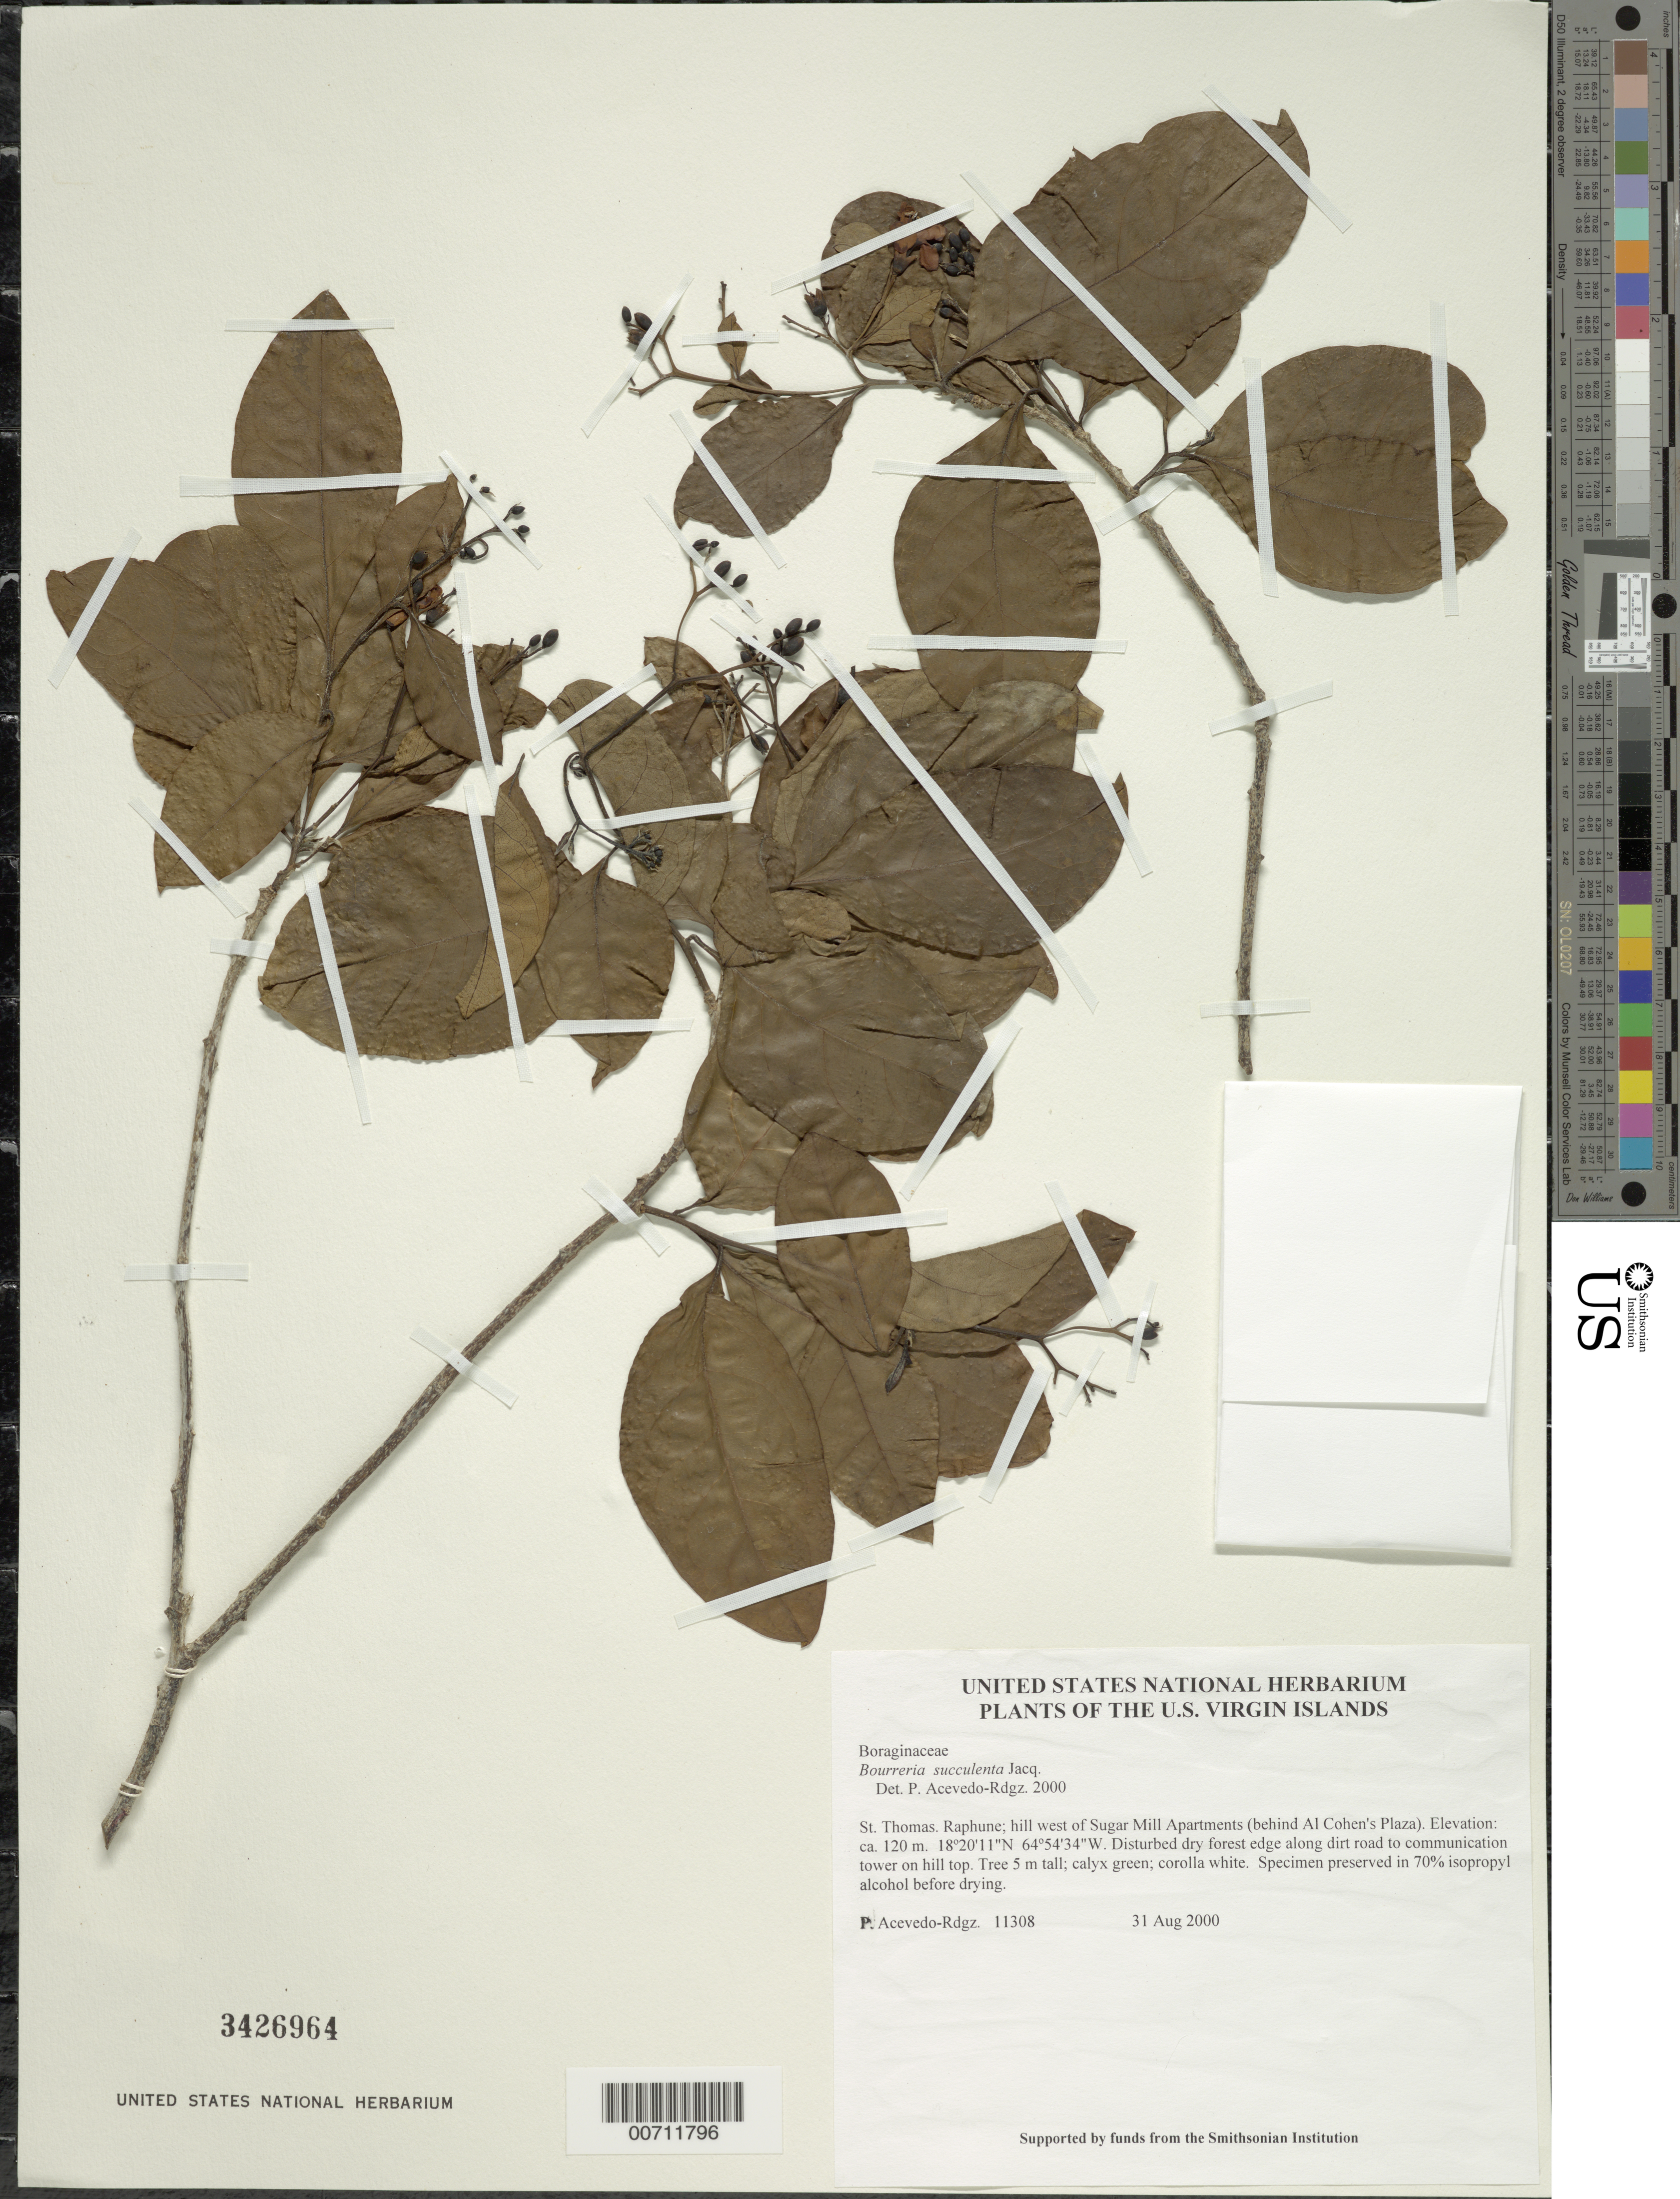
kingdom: Plantae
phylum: Tracheophyta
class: Magnoliopsida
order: Boraginales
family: Ehretiaceae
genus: Bourreria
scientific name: Bourreria succulenta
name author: Jacq.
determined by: Acevedo-Rodríguez, P., (BOT), Smithsonian Institution - National Museum of Natural History (UNITED STATES)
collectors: P. Acevedo-Rodr.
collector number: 11308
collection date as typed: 31 Aug 2000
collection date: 2000-08-31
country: U.S. Virgin Islands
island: St. Thomas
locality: Raphune; hill west of Sugar Mill Apartments (behind Al Cohen's Plaza).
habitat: Disturbed dry forest edge along dirt road to communication tower on hill top.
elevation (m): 120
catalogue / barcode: US 3426964